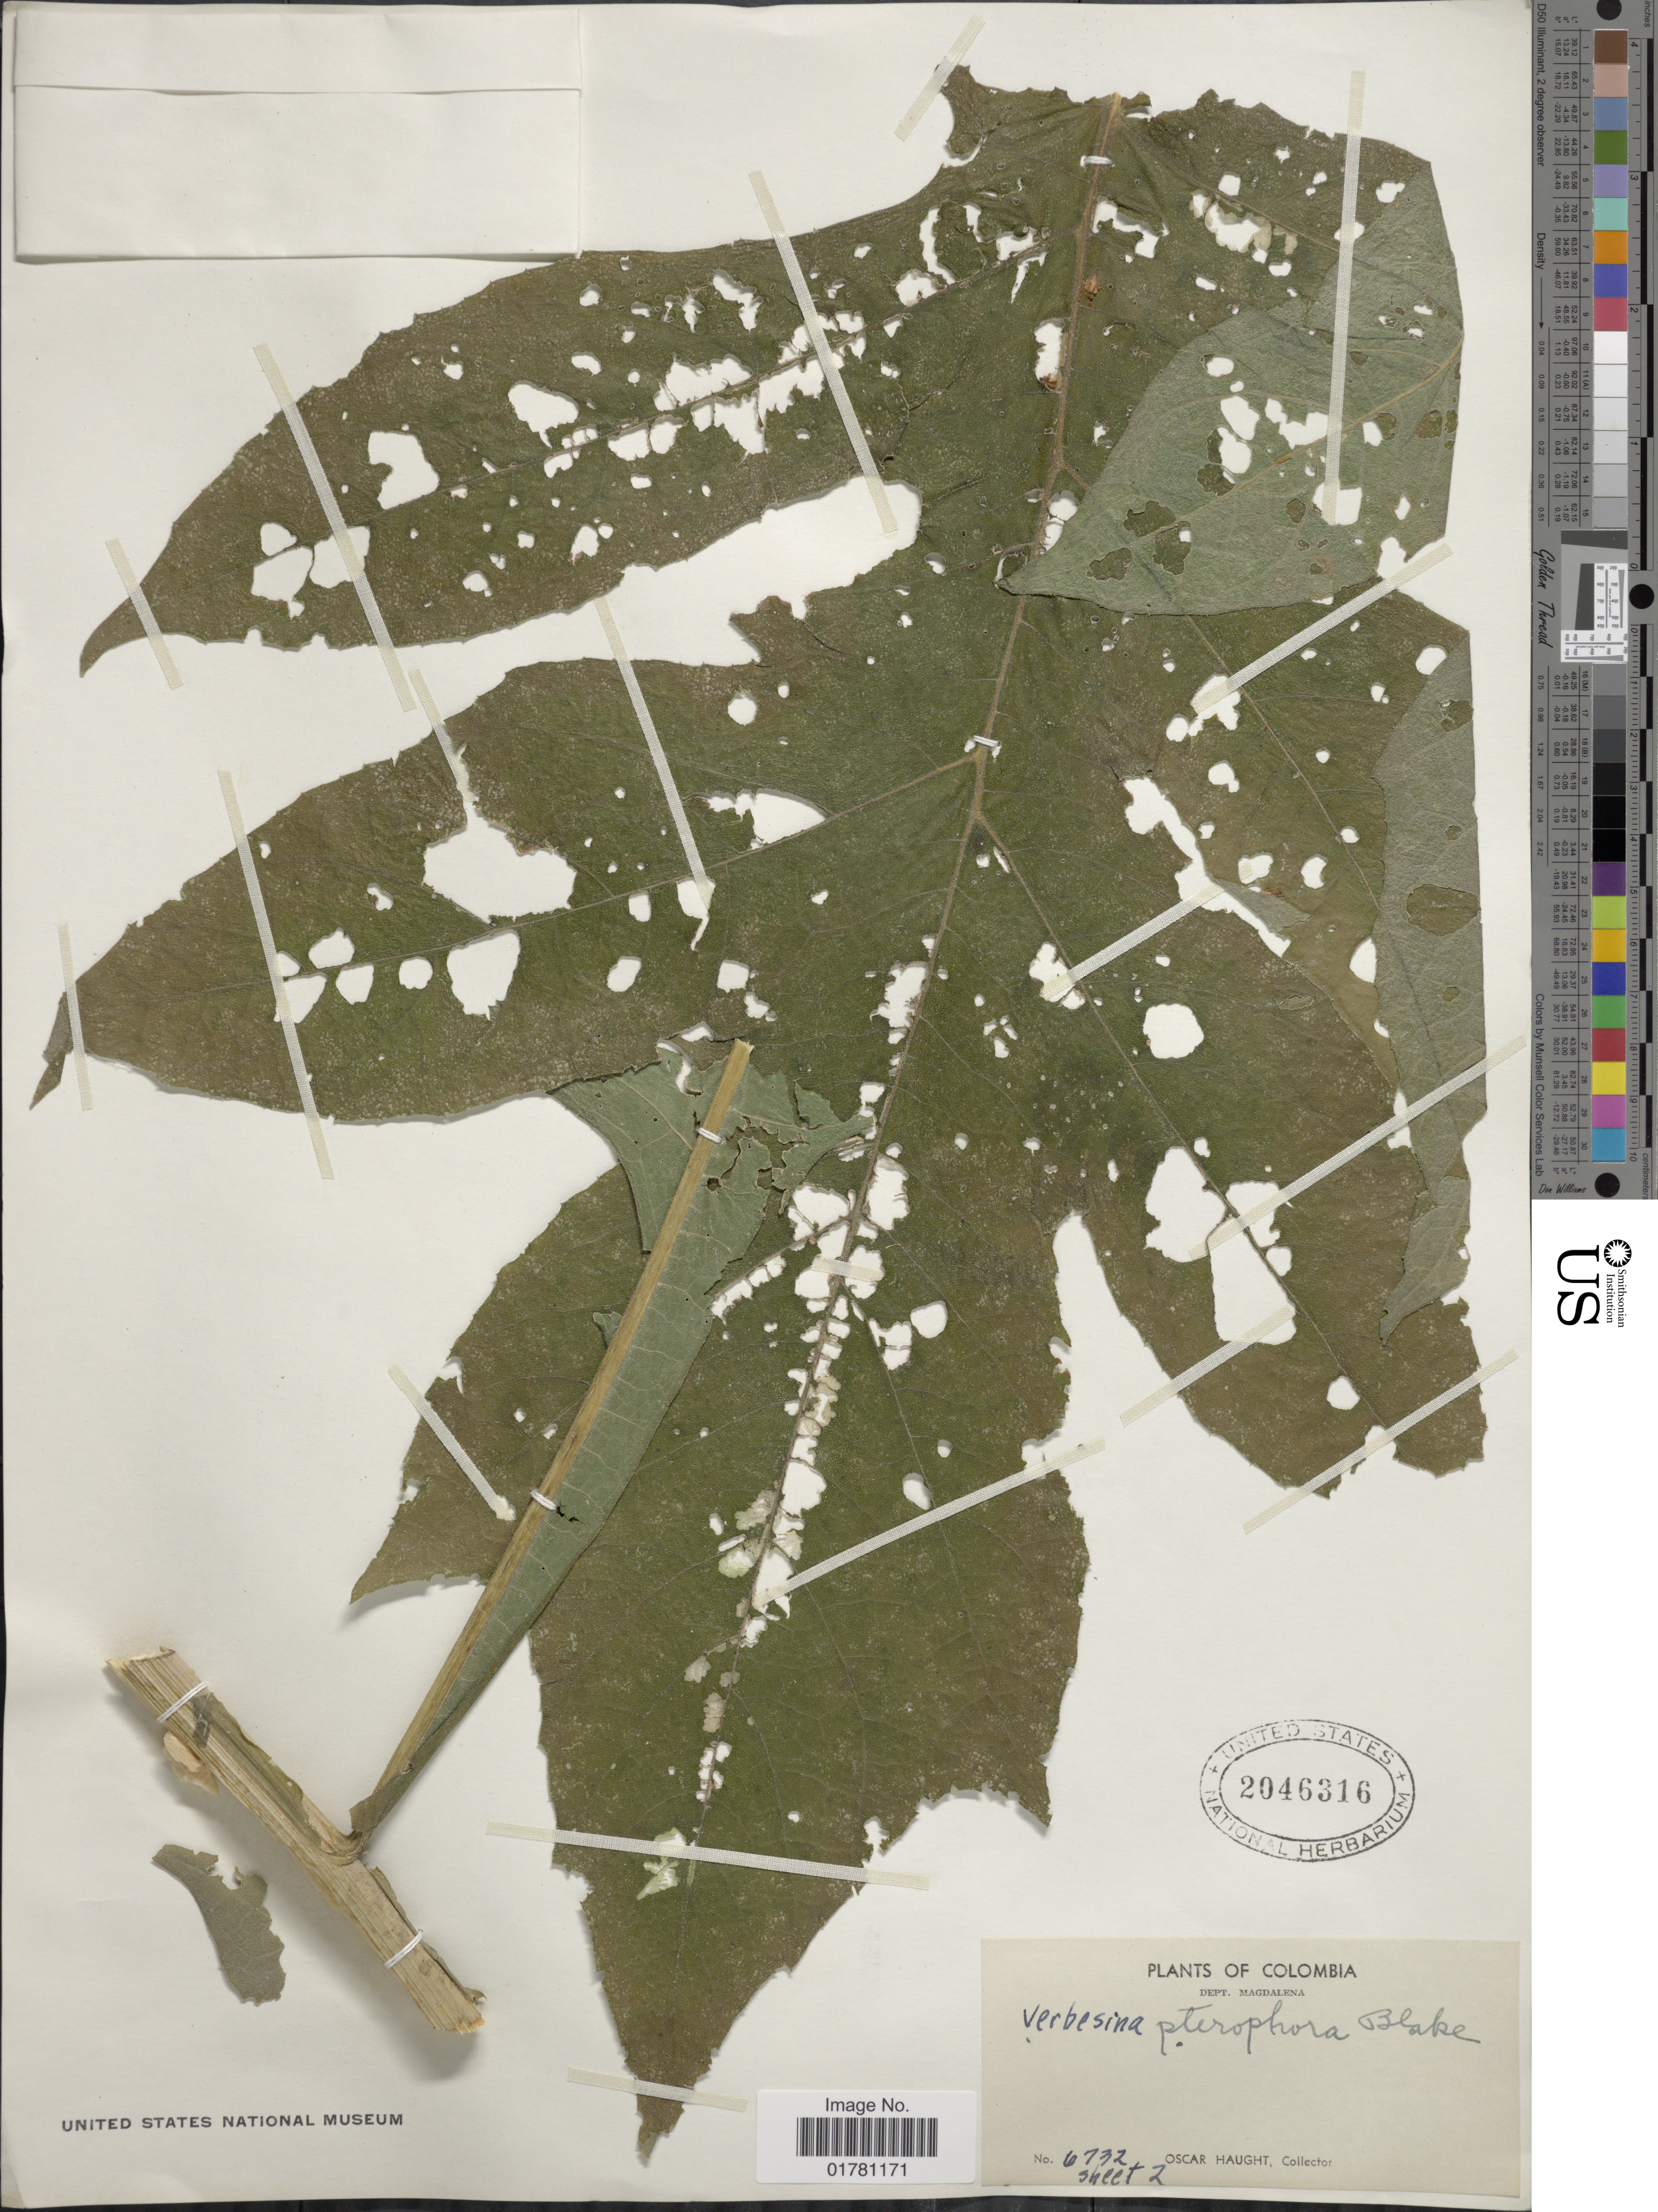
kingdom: Plantae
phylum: Tracheophyta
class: Magnoliopsida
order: Asterales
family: Asteraceae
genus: Verbesina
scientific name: Verbesina pterophora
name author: S.F. Blake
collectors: O. L. Haught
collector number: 6732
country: Colombia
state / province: Magdalena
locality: Dept. Magdalena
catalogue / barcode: US 2046316